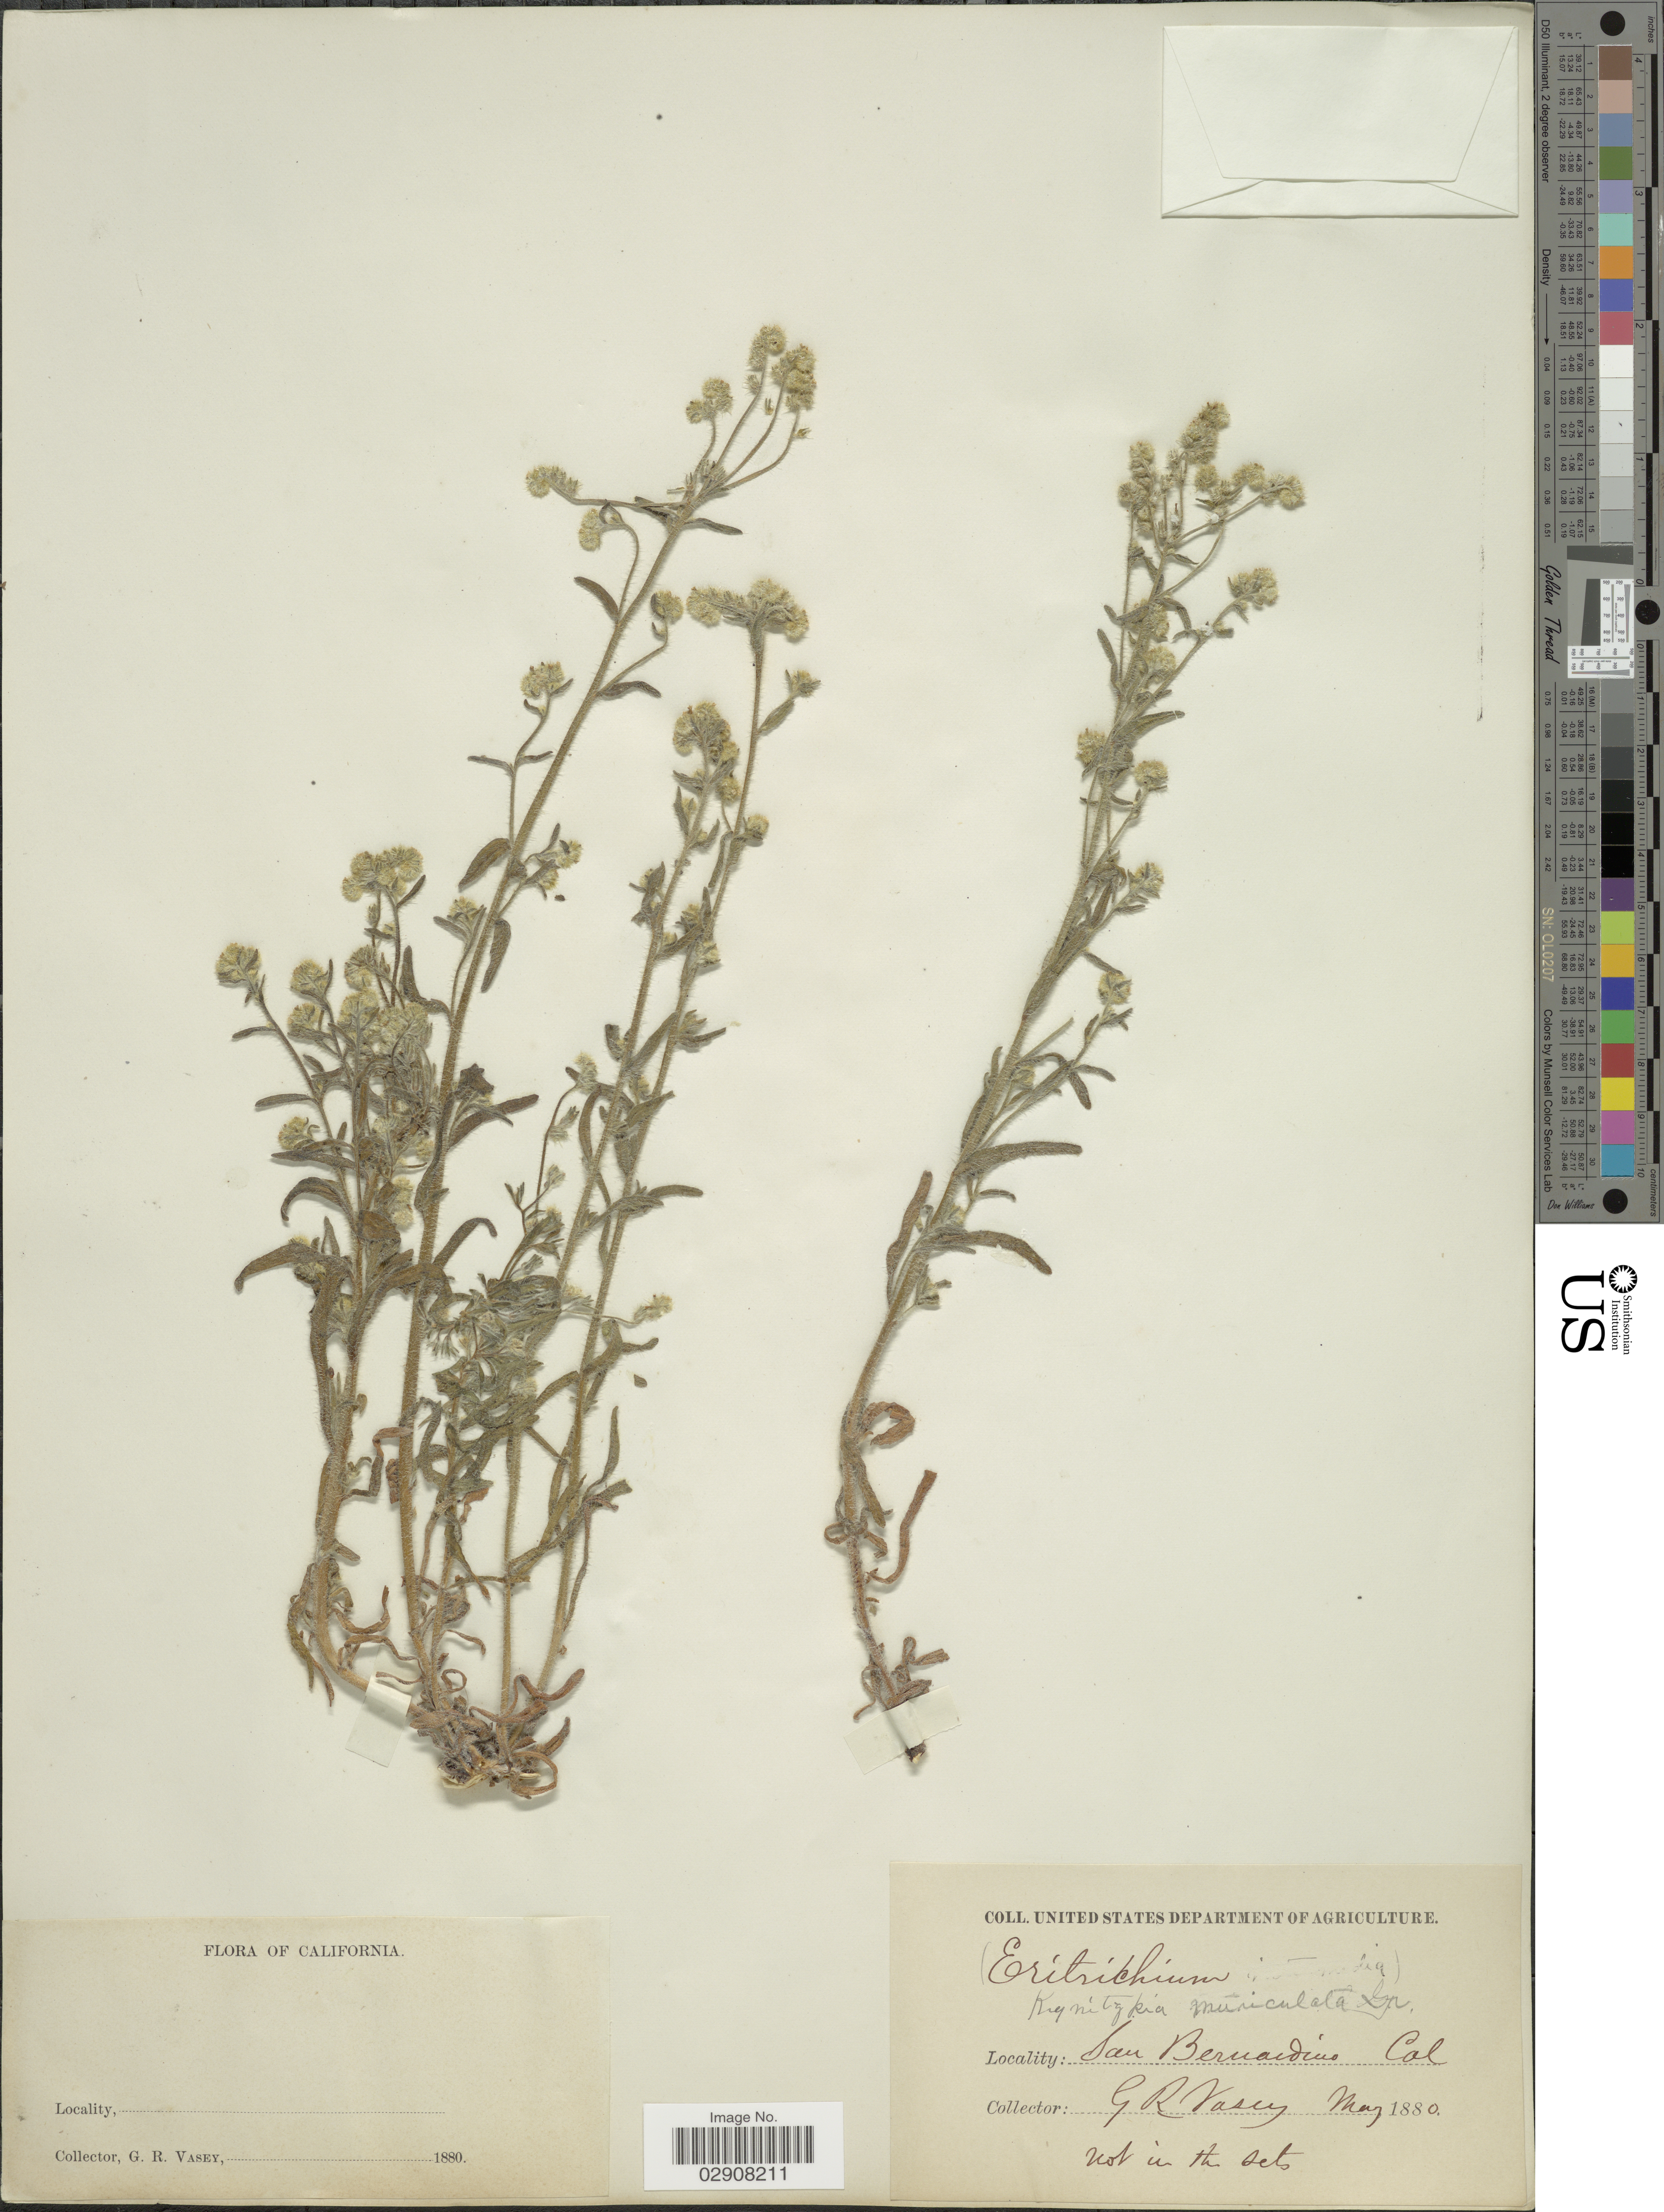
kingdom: Plantae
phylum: Tracheophyta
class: Magnoliopsida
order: Boraginales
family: Boraginaceae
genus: Cryptantha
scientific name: Cryptantha muricata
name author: (Hook. & Arn.) A. Nelson & J.F. Macbr.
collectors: G. R. Vasey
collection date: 1880-05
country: United States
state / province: California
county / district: San Bernardino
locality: San Bernardino.